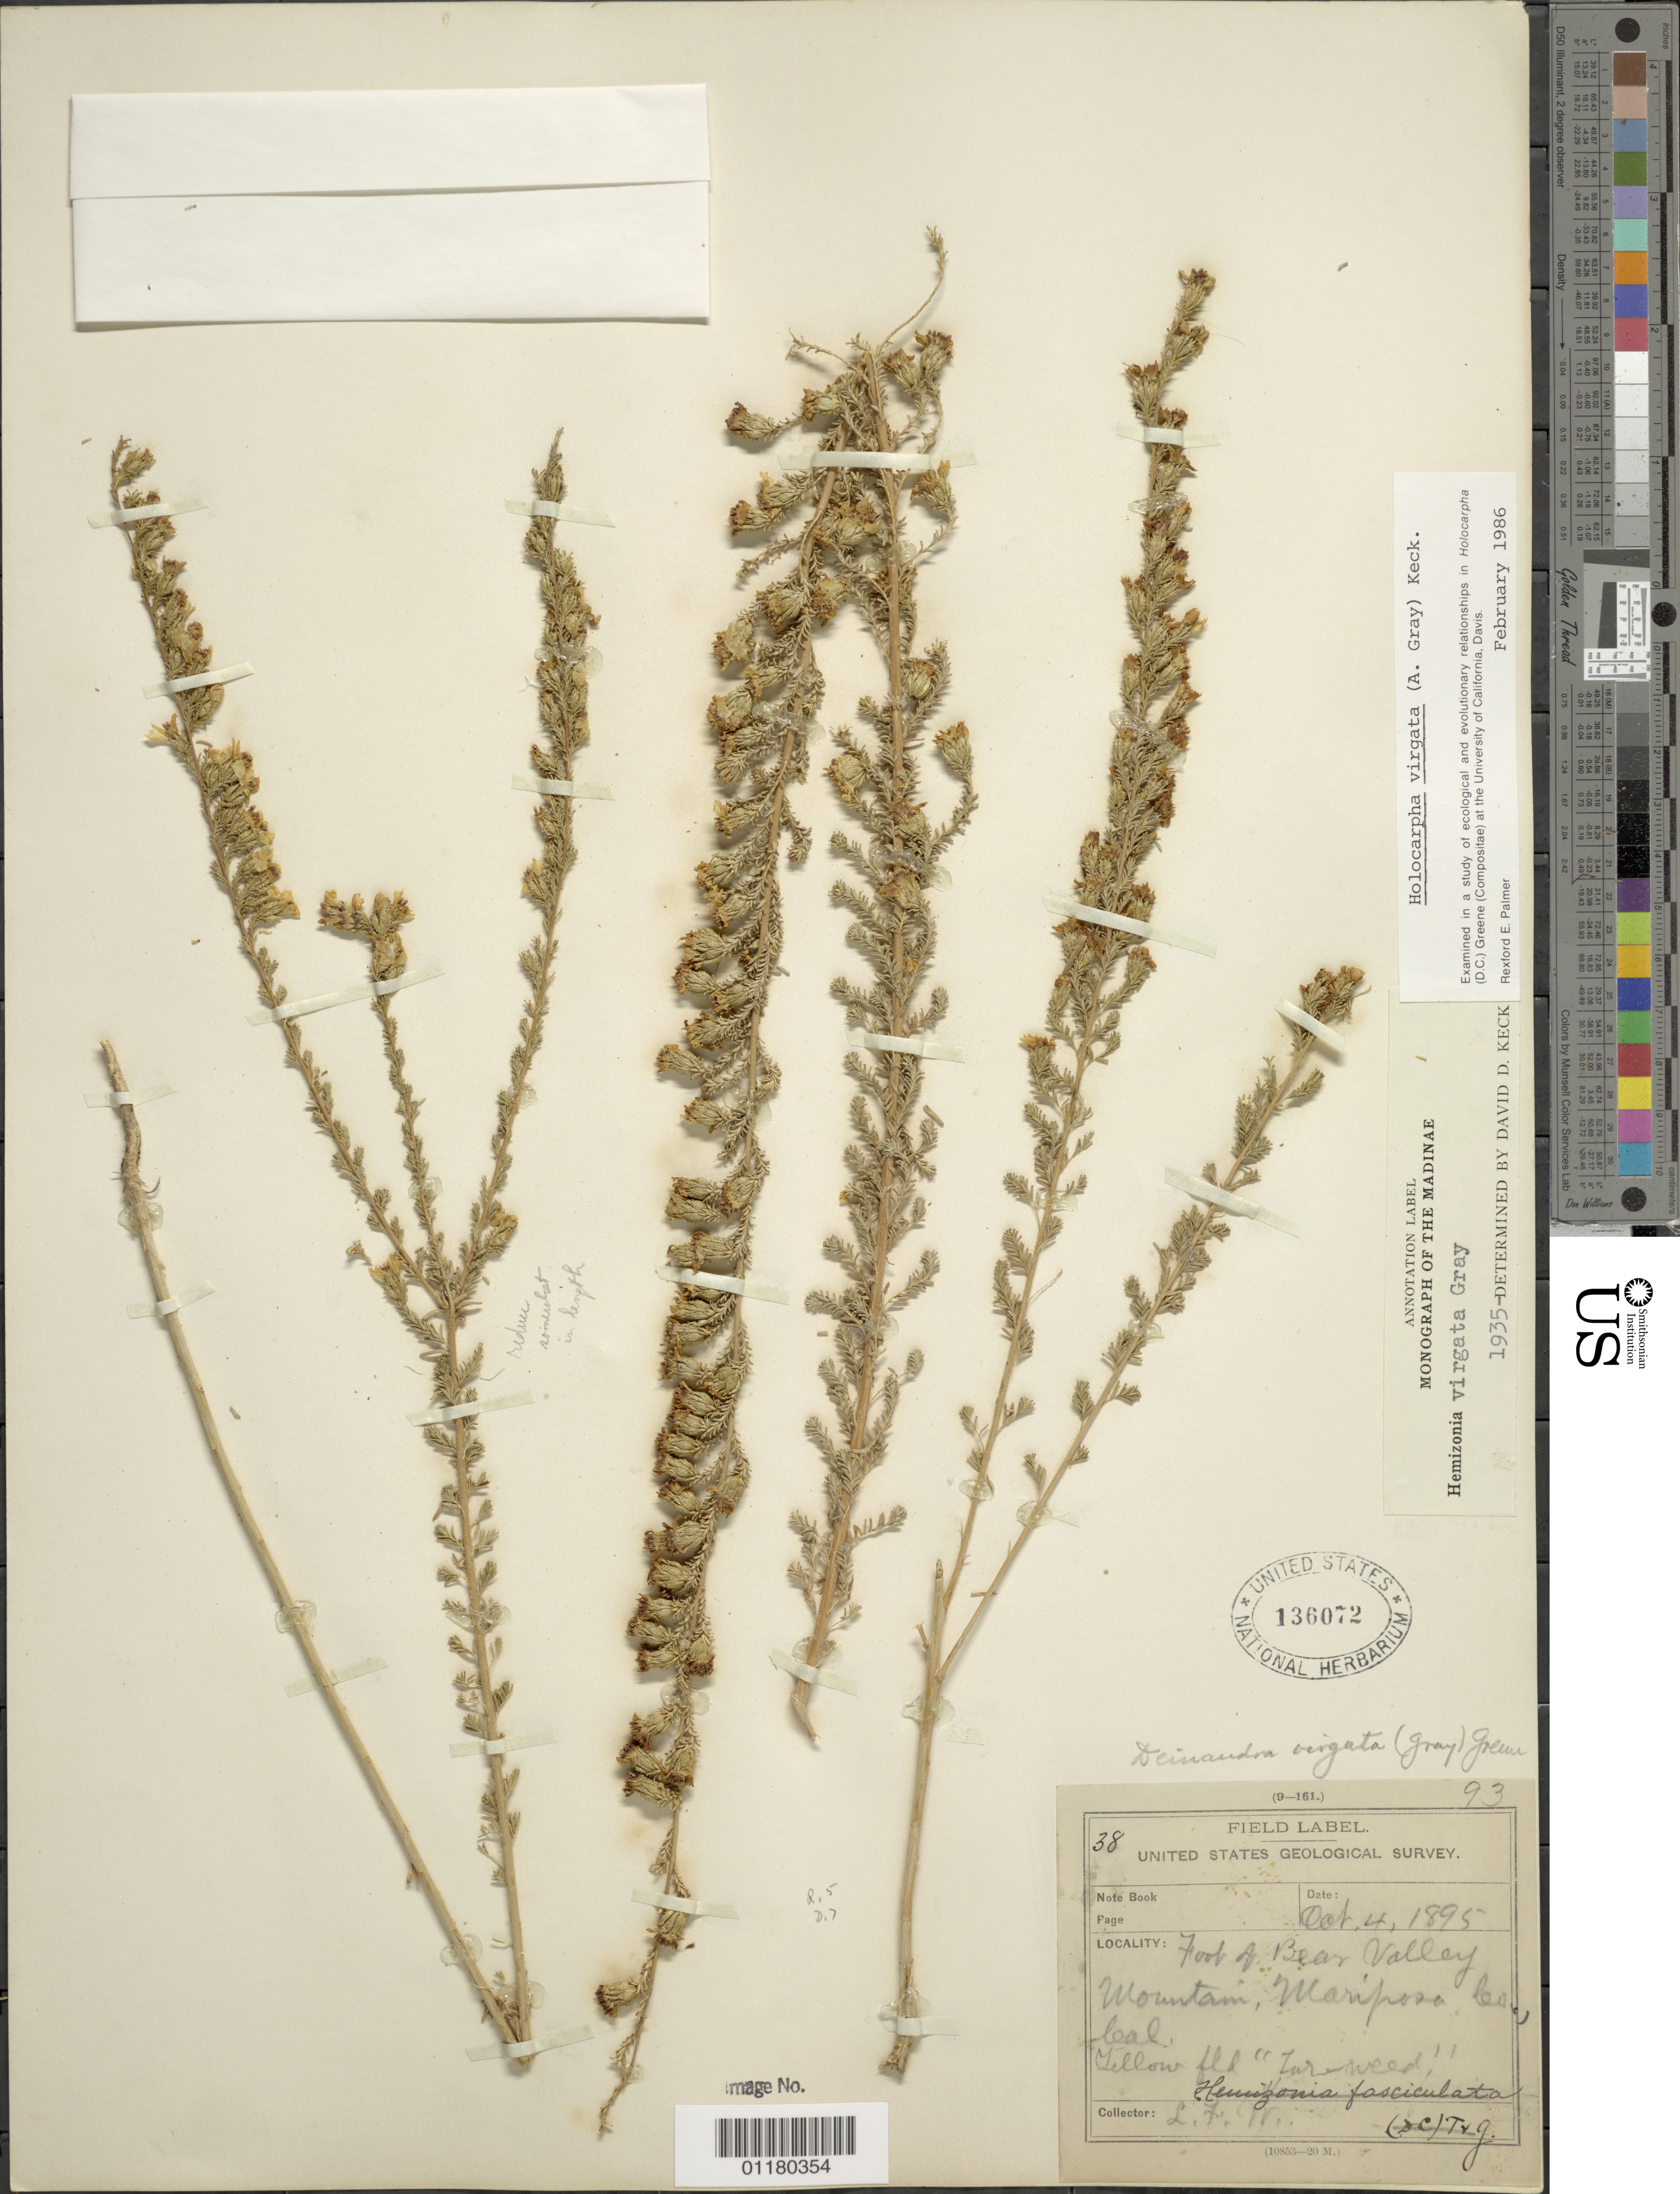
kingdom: Plantae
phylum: Tracheophyta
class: Magnoliopsida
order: Asterales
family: Asteraceae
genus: Holocarpha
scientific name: Holocarpha virgata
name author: (A. Gray) D.D. Keck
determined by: Palmer, R. E.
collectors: L. F. Ward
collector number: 38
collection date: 1895-10-04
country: United States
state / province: California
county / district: Mariposa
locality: Foot of Bear Valley Mountain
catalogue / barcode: US 136072